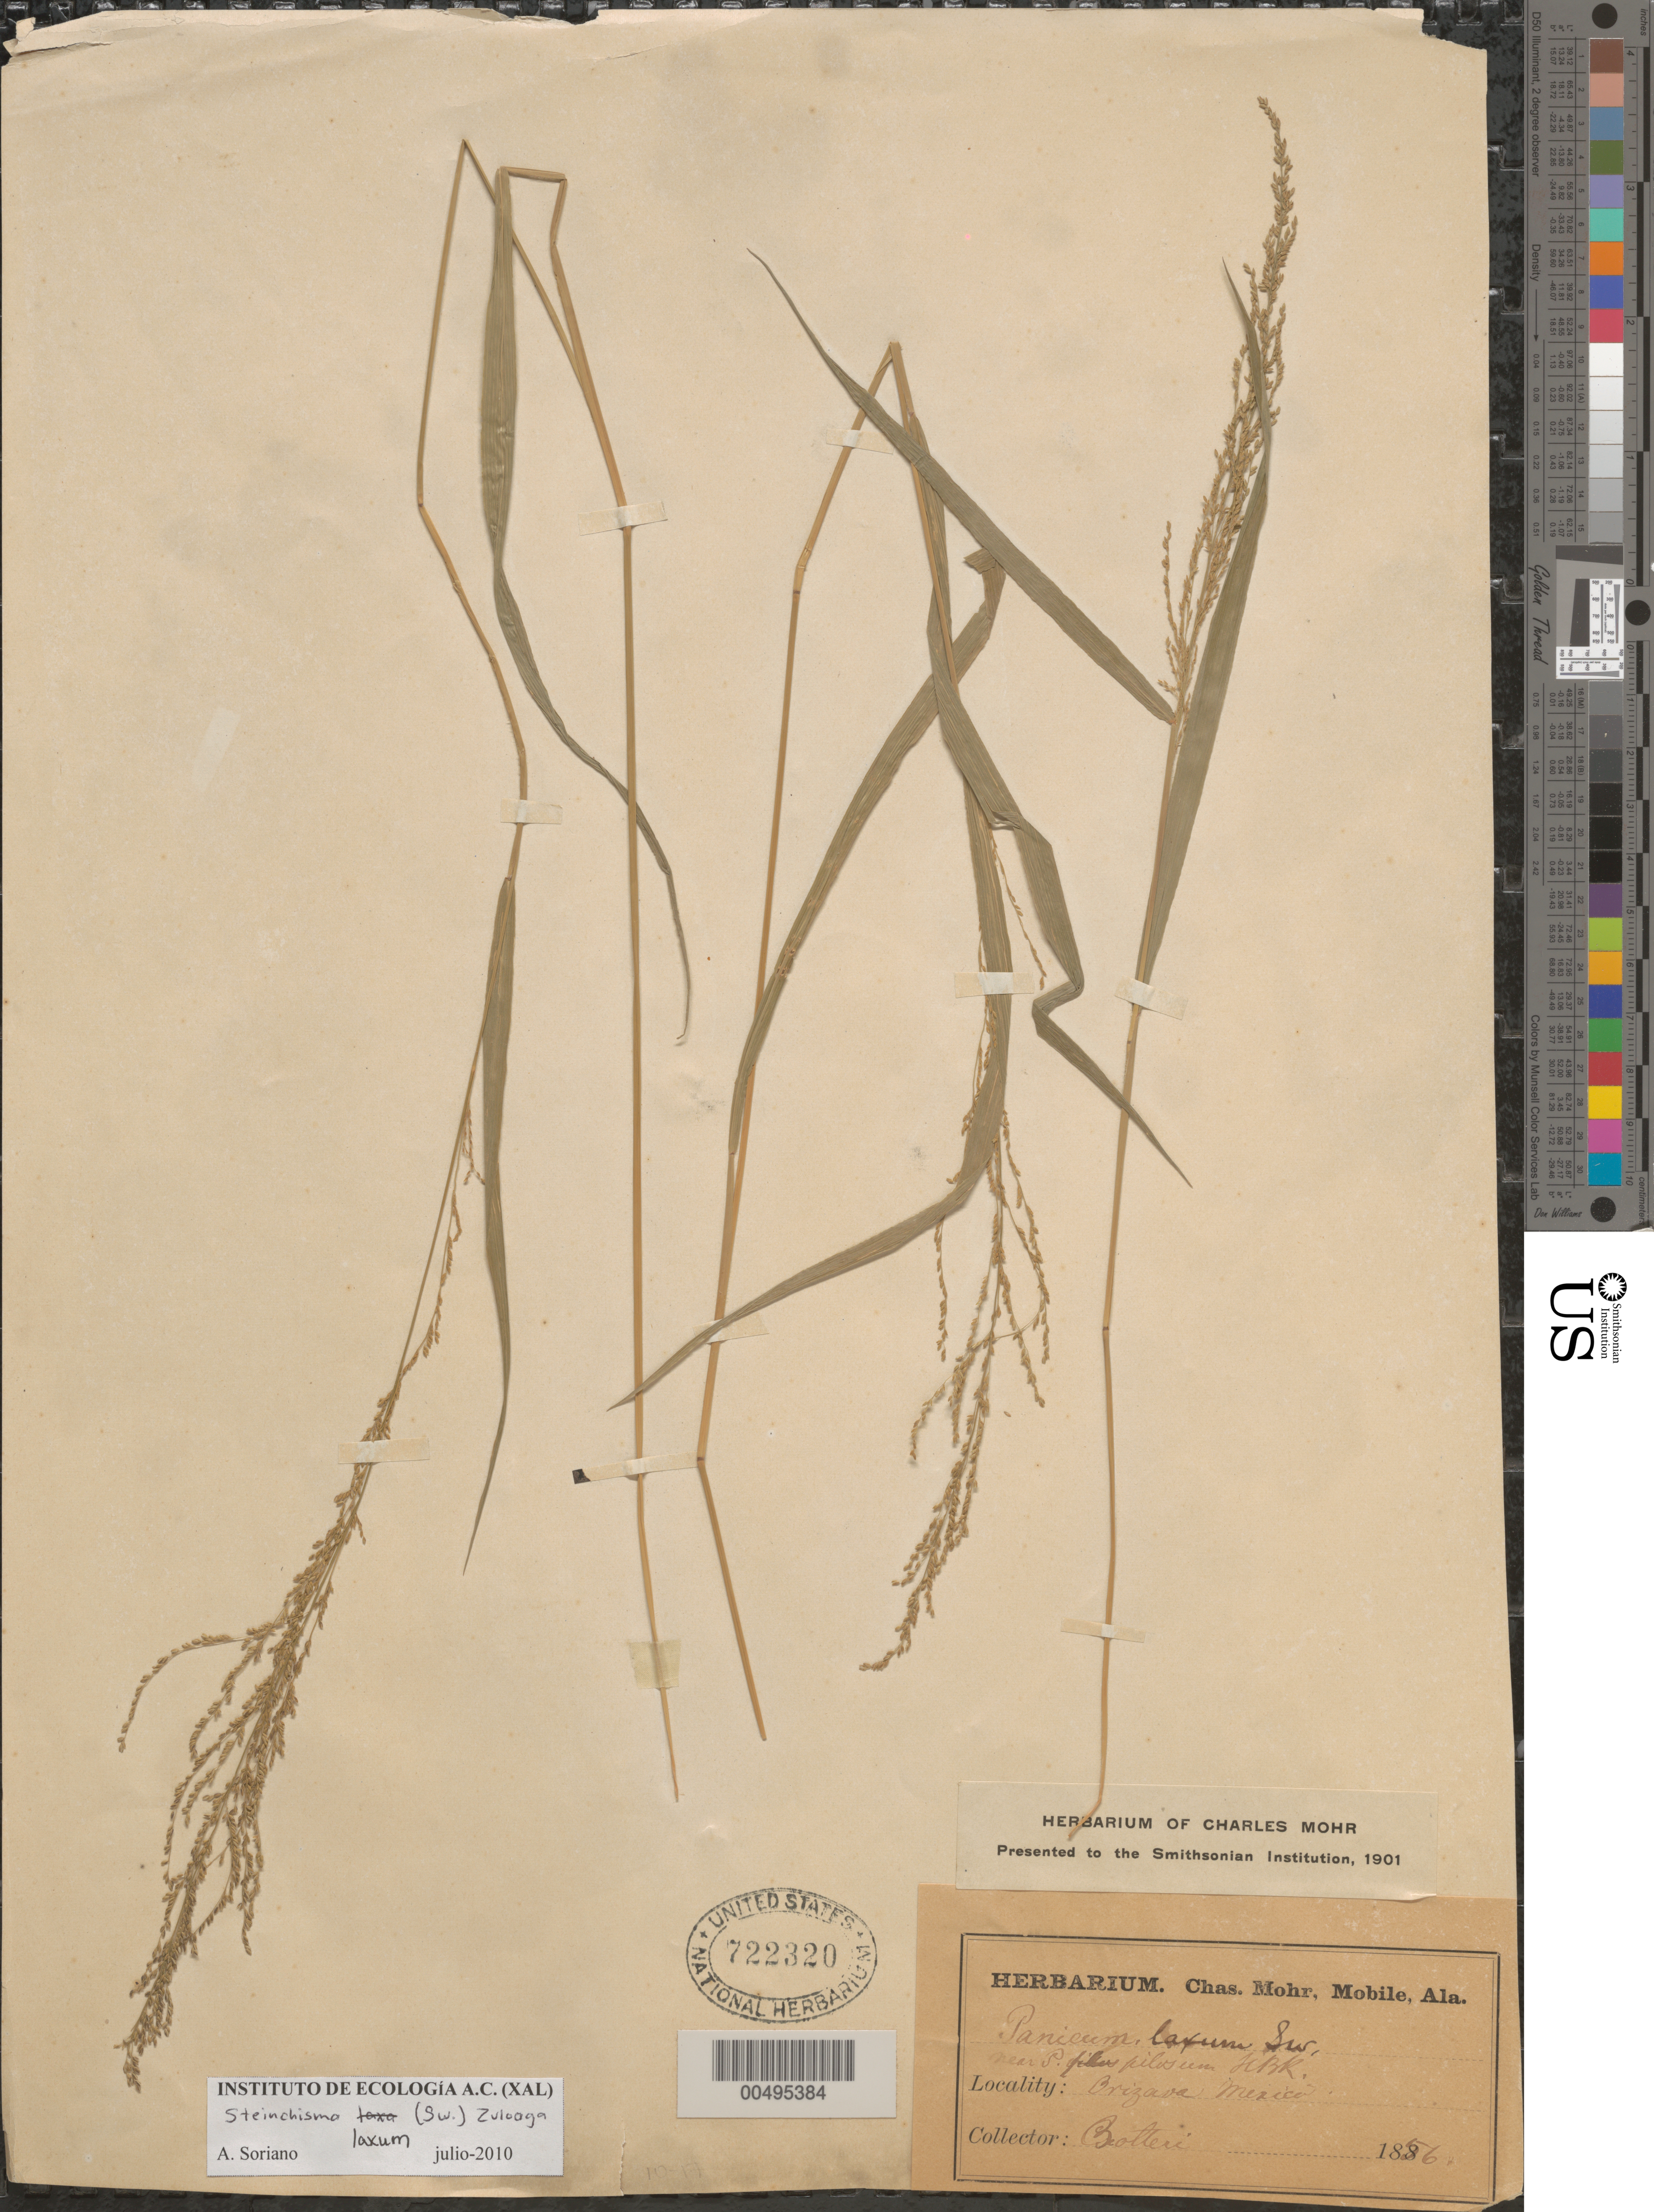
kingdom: Plantae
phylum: Tracheophyta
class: Liliopsida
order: Poales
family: Poaceae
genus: Panicum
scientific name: Panicum laxum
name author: Sw.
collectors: -. Botteri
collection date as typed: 1856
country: Mexico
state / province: Veracruz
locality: Orizaba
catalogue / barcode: US 722320